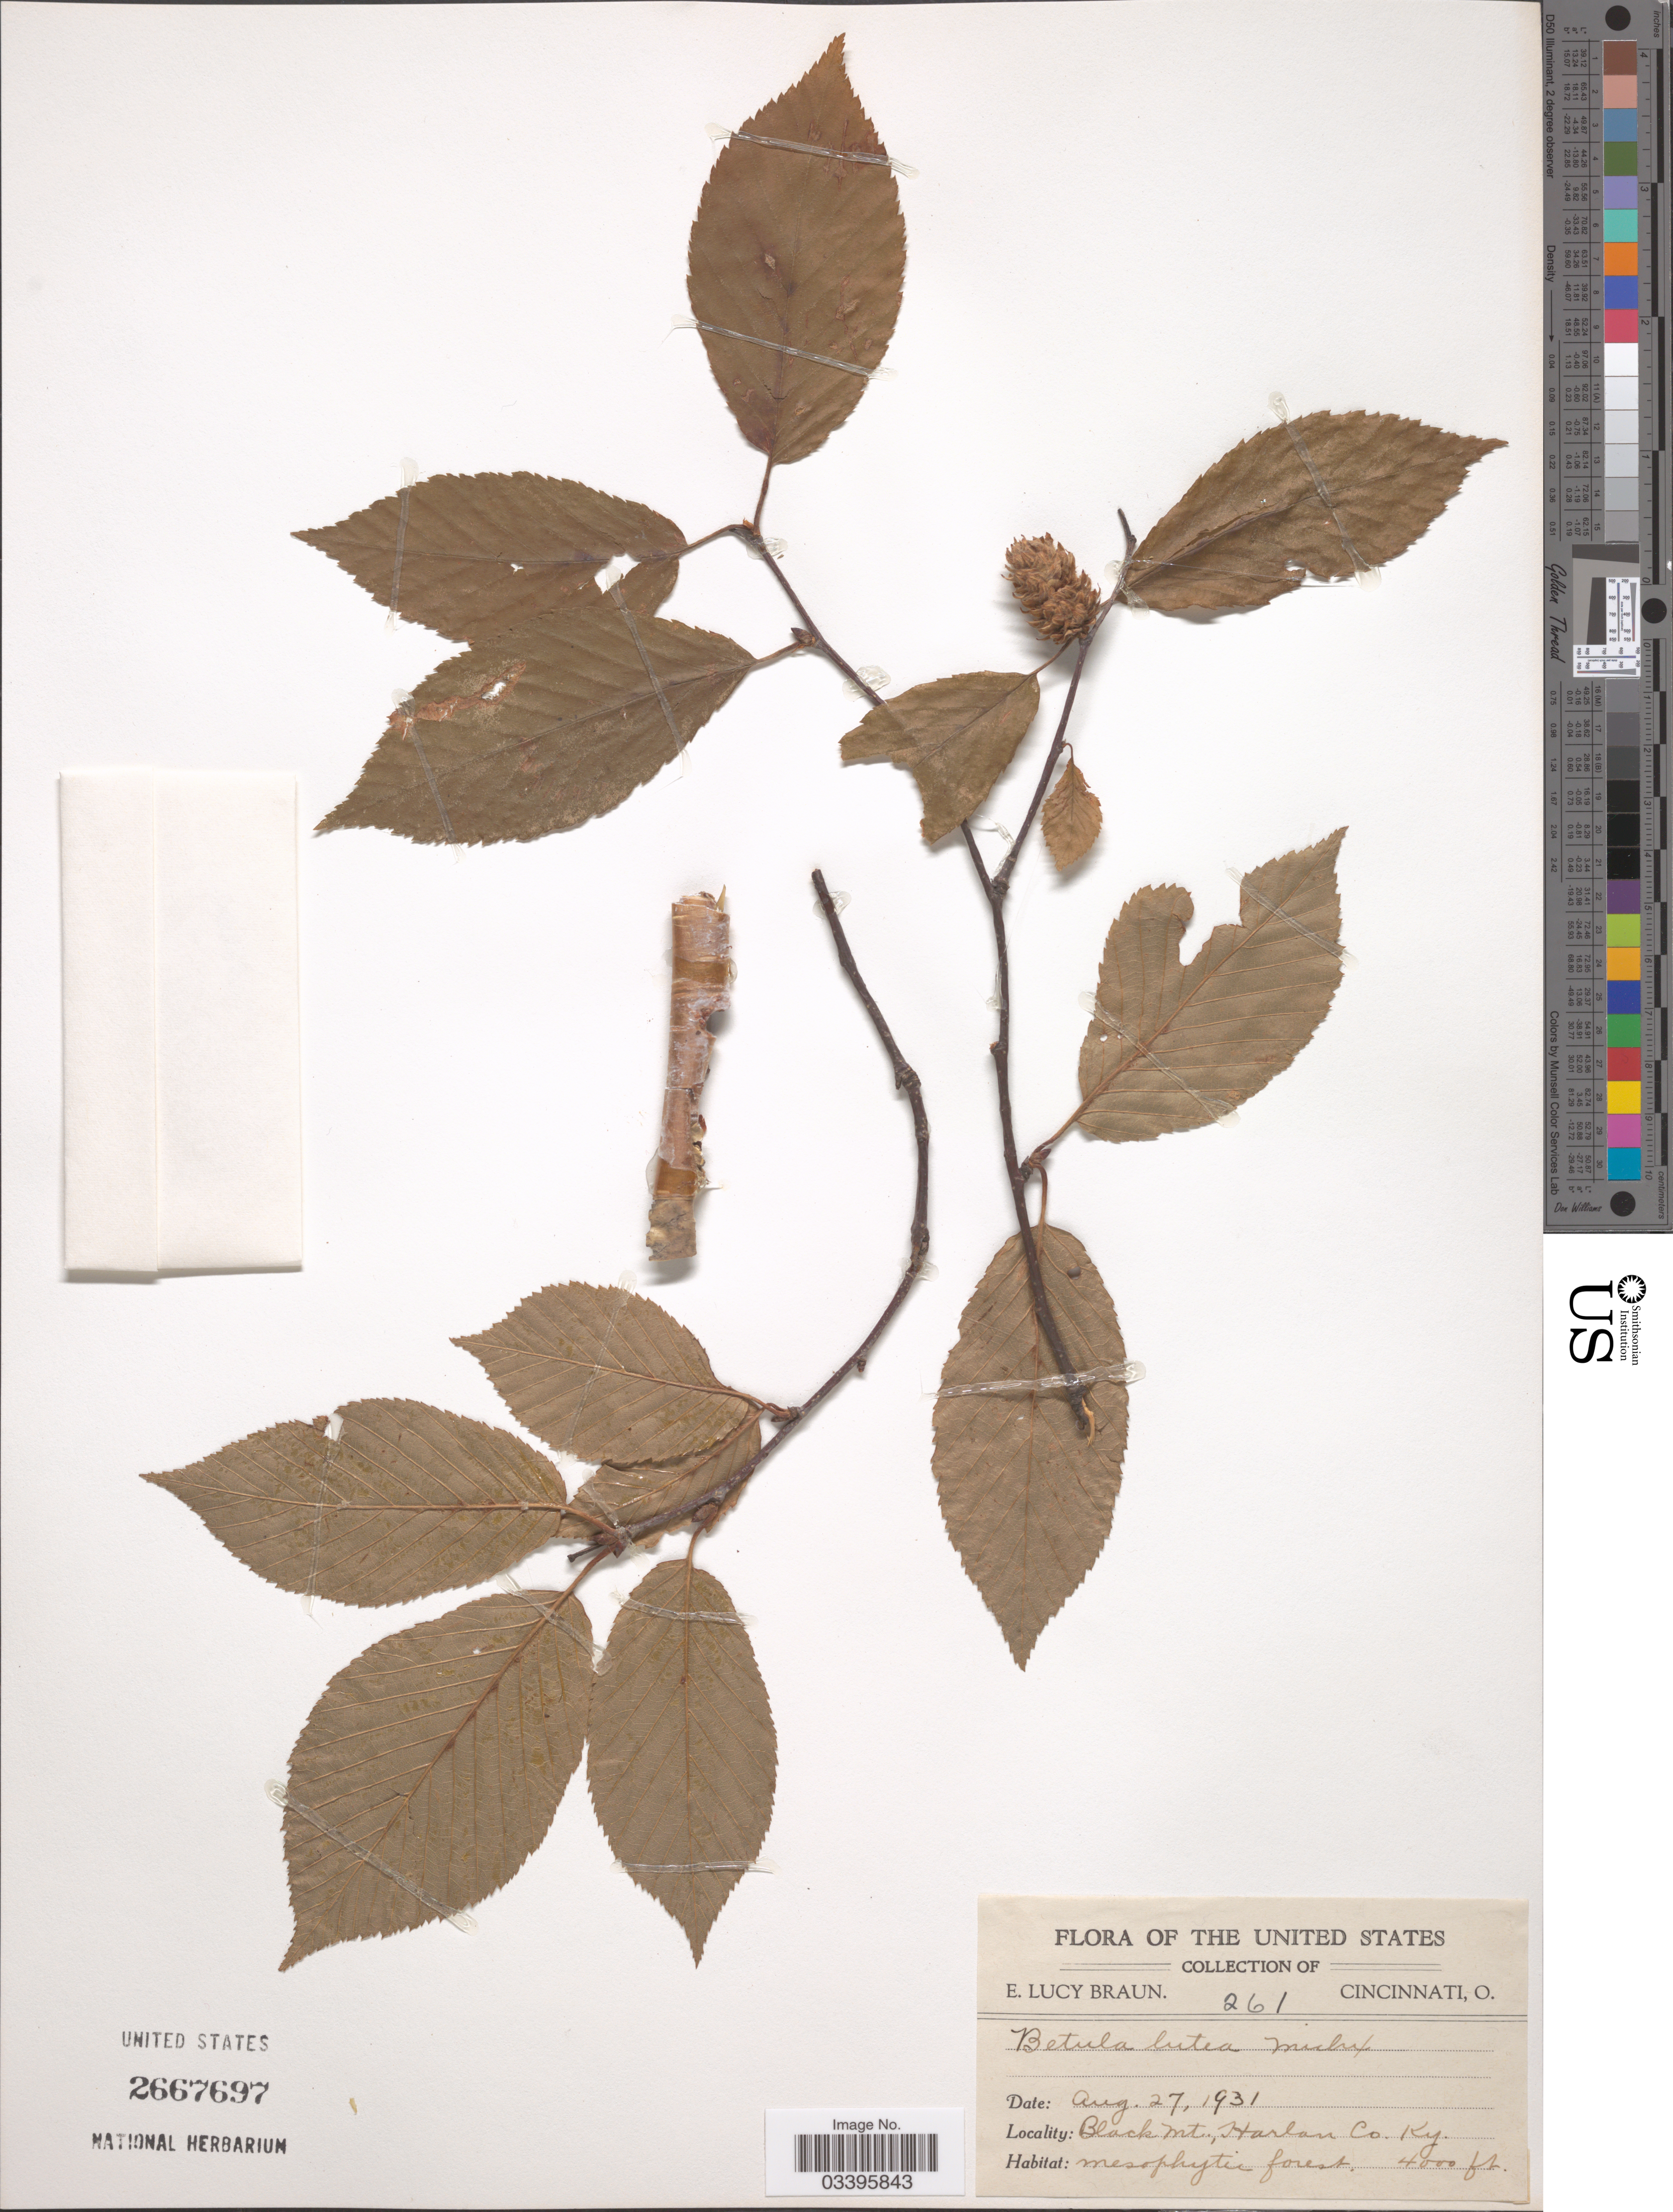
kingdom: Plantae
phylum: Tracheophyta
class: Magnoliopsida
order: Fagales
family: Betulaceae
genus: Betula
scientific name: Betula lutea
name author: F. Michx.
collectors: E. L. Braun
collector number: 261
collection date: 1931-08-27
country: United States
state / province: Kentucky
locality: Black Mt., Harlan Co.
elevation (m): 1219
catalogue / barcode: US 2667697